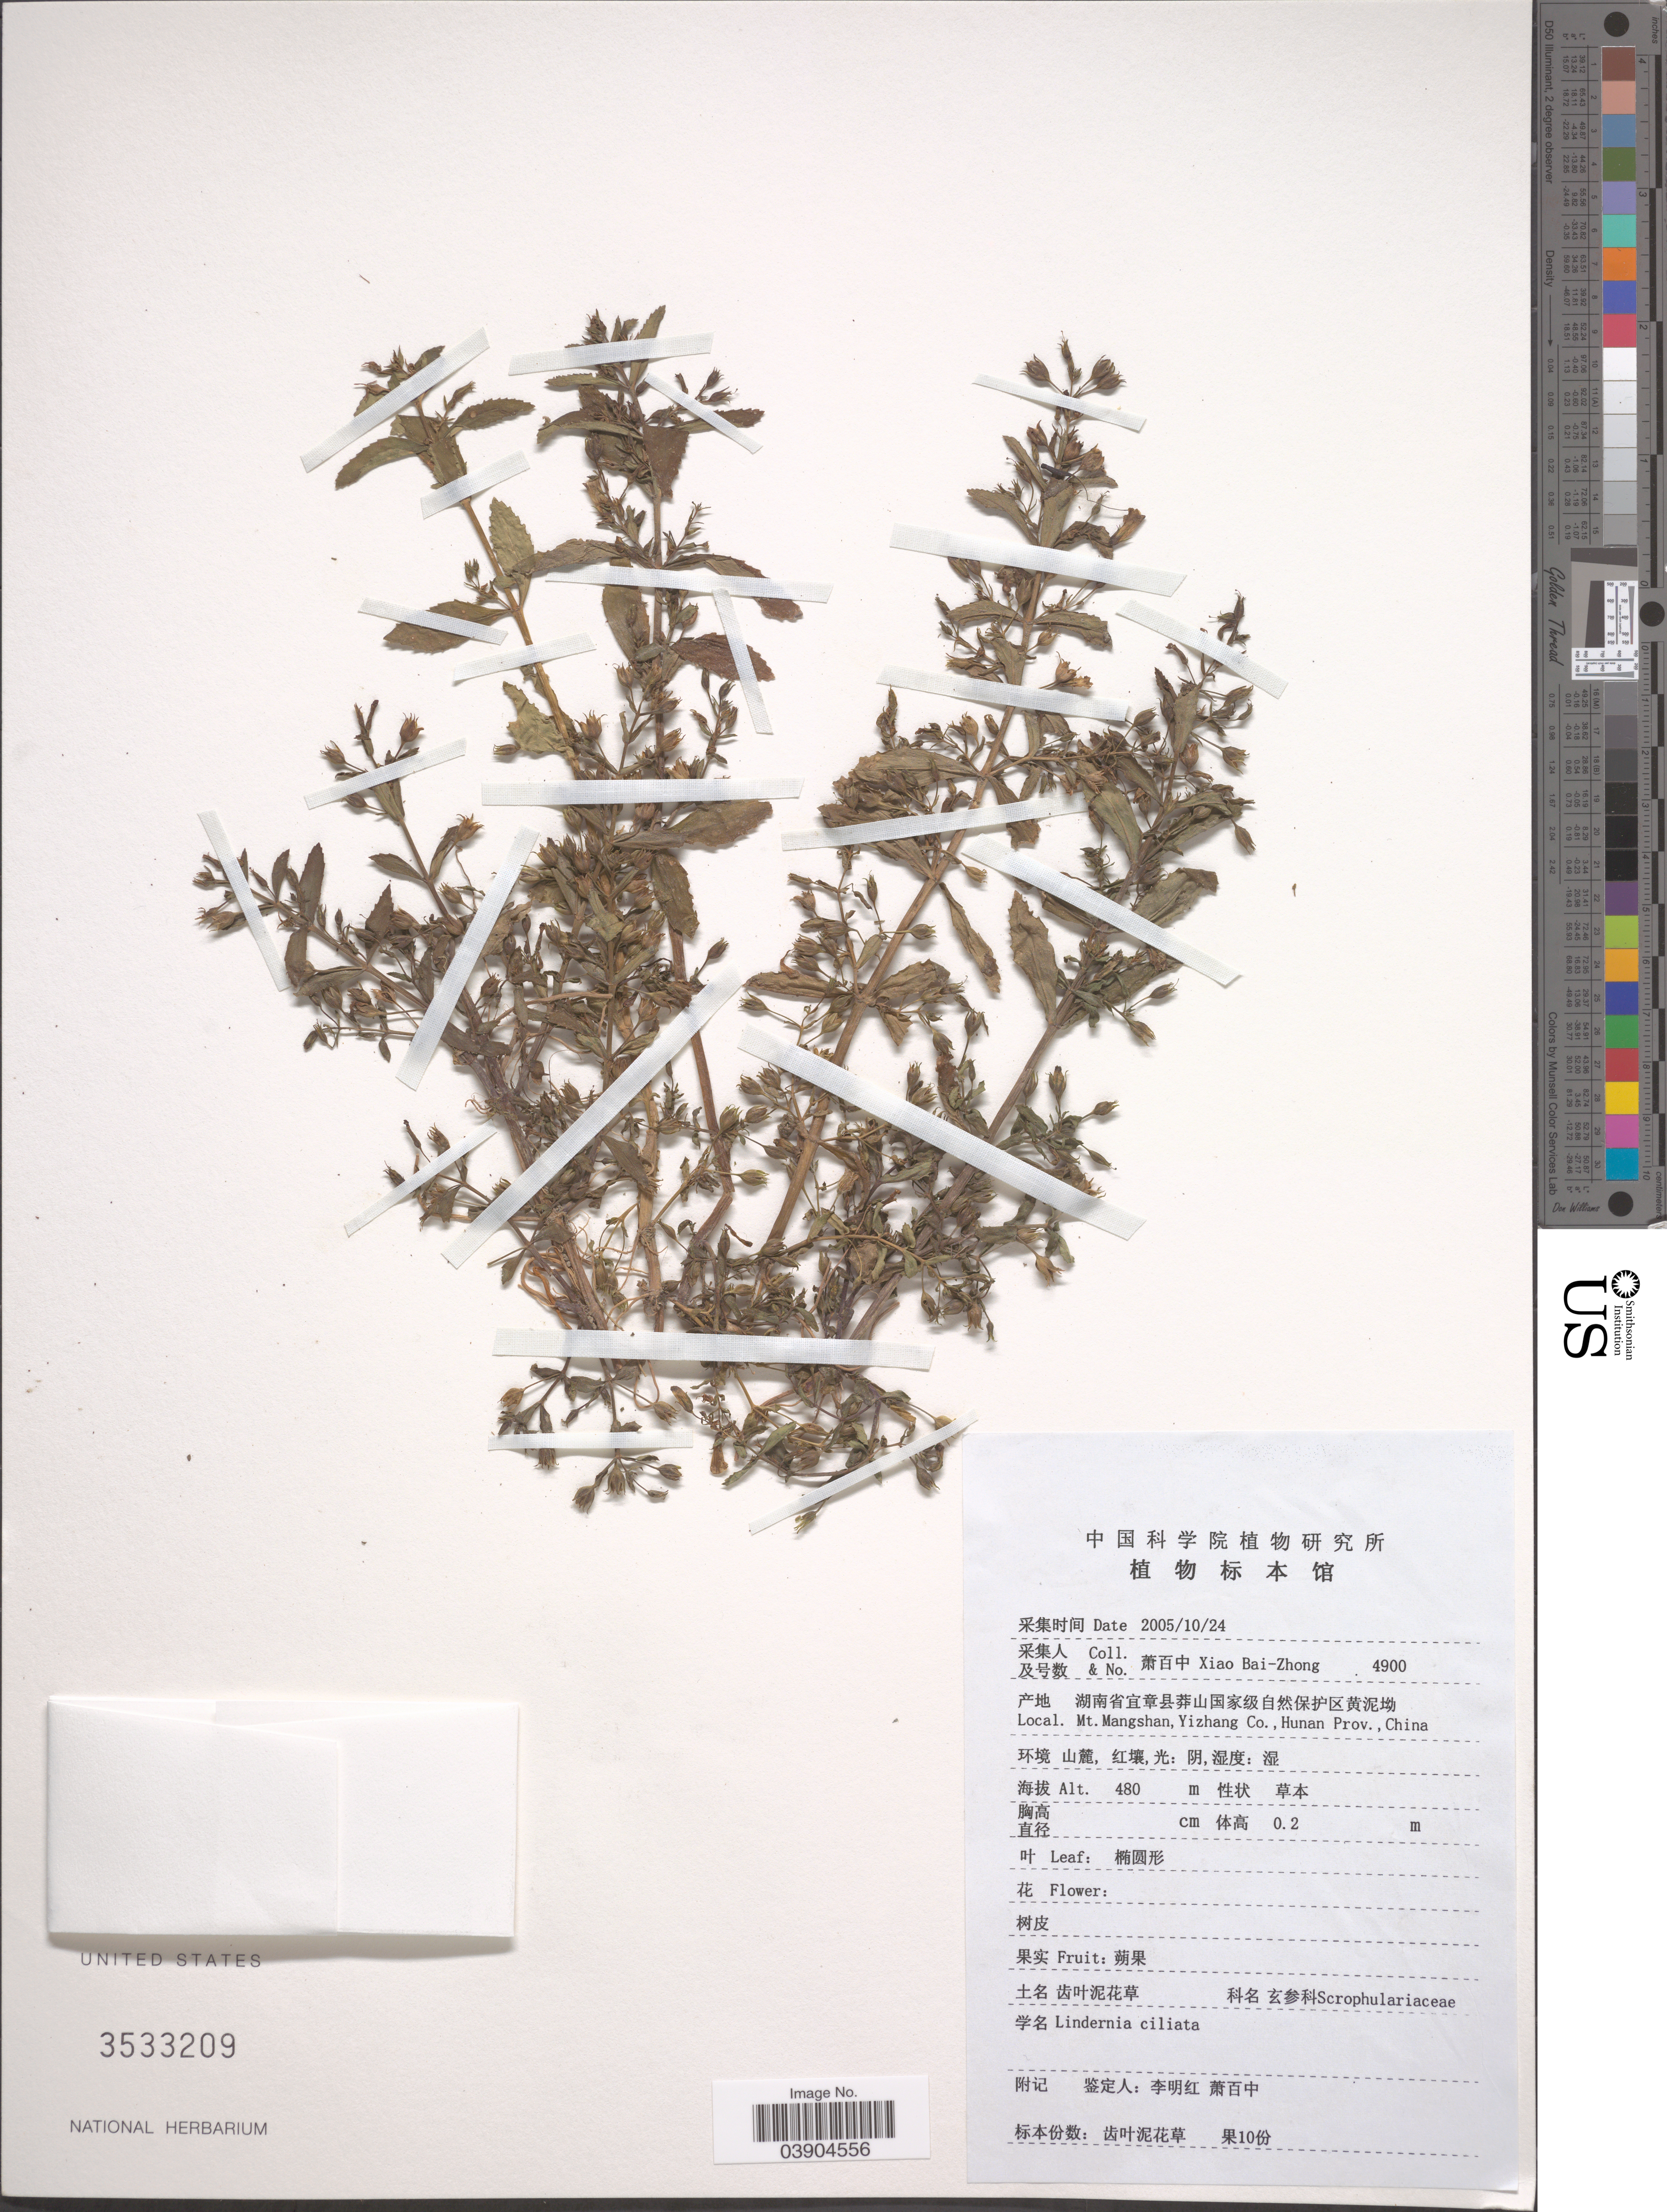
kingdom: Plantae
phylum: Tracheophyta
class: Magnoliopsida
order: Lamiales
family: Linderniaceae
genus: Lindernia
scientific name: Lindernia ciliata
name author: (Colsm.) Pennell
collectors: B. Z. Xiao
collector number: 4900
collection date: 2005-10-24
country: China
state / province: Hunan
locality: Mt. Mangshan, Yizhang Co.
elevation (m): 480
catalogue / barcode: US 3533209